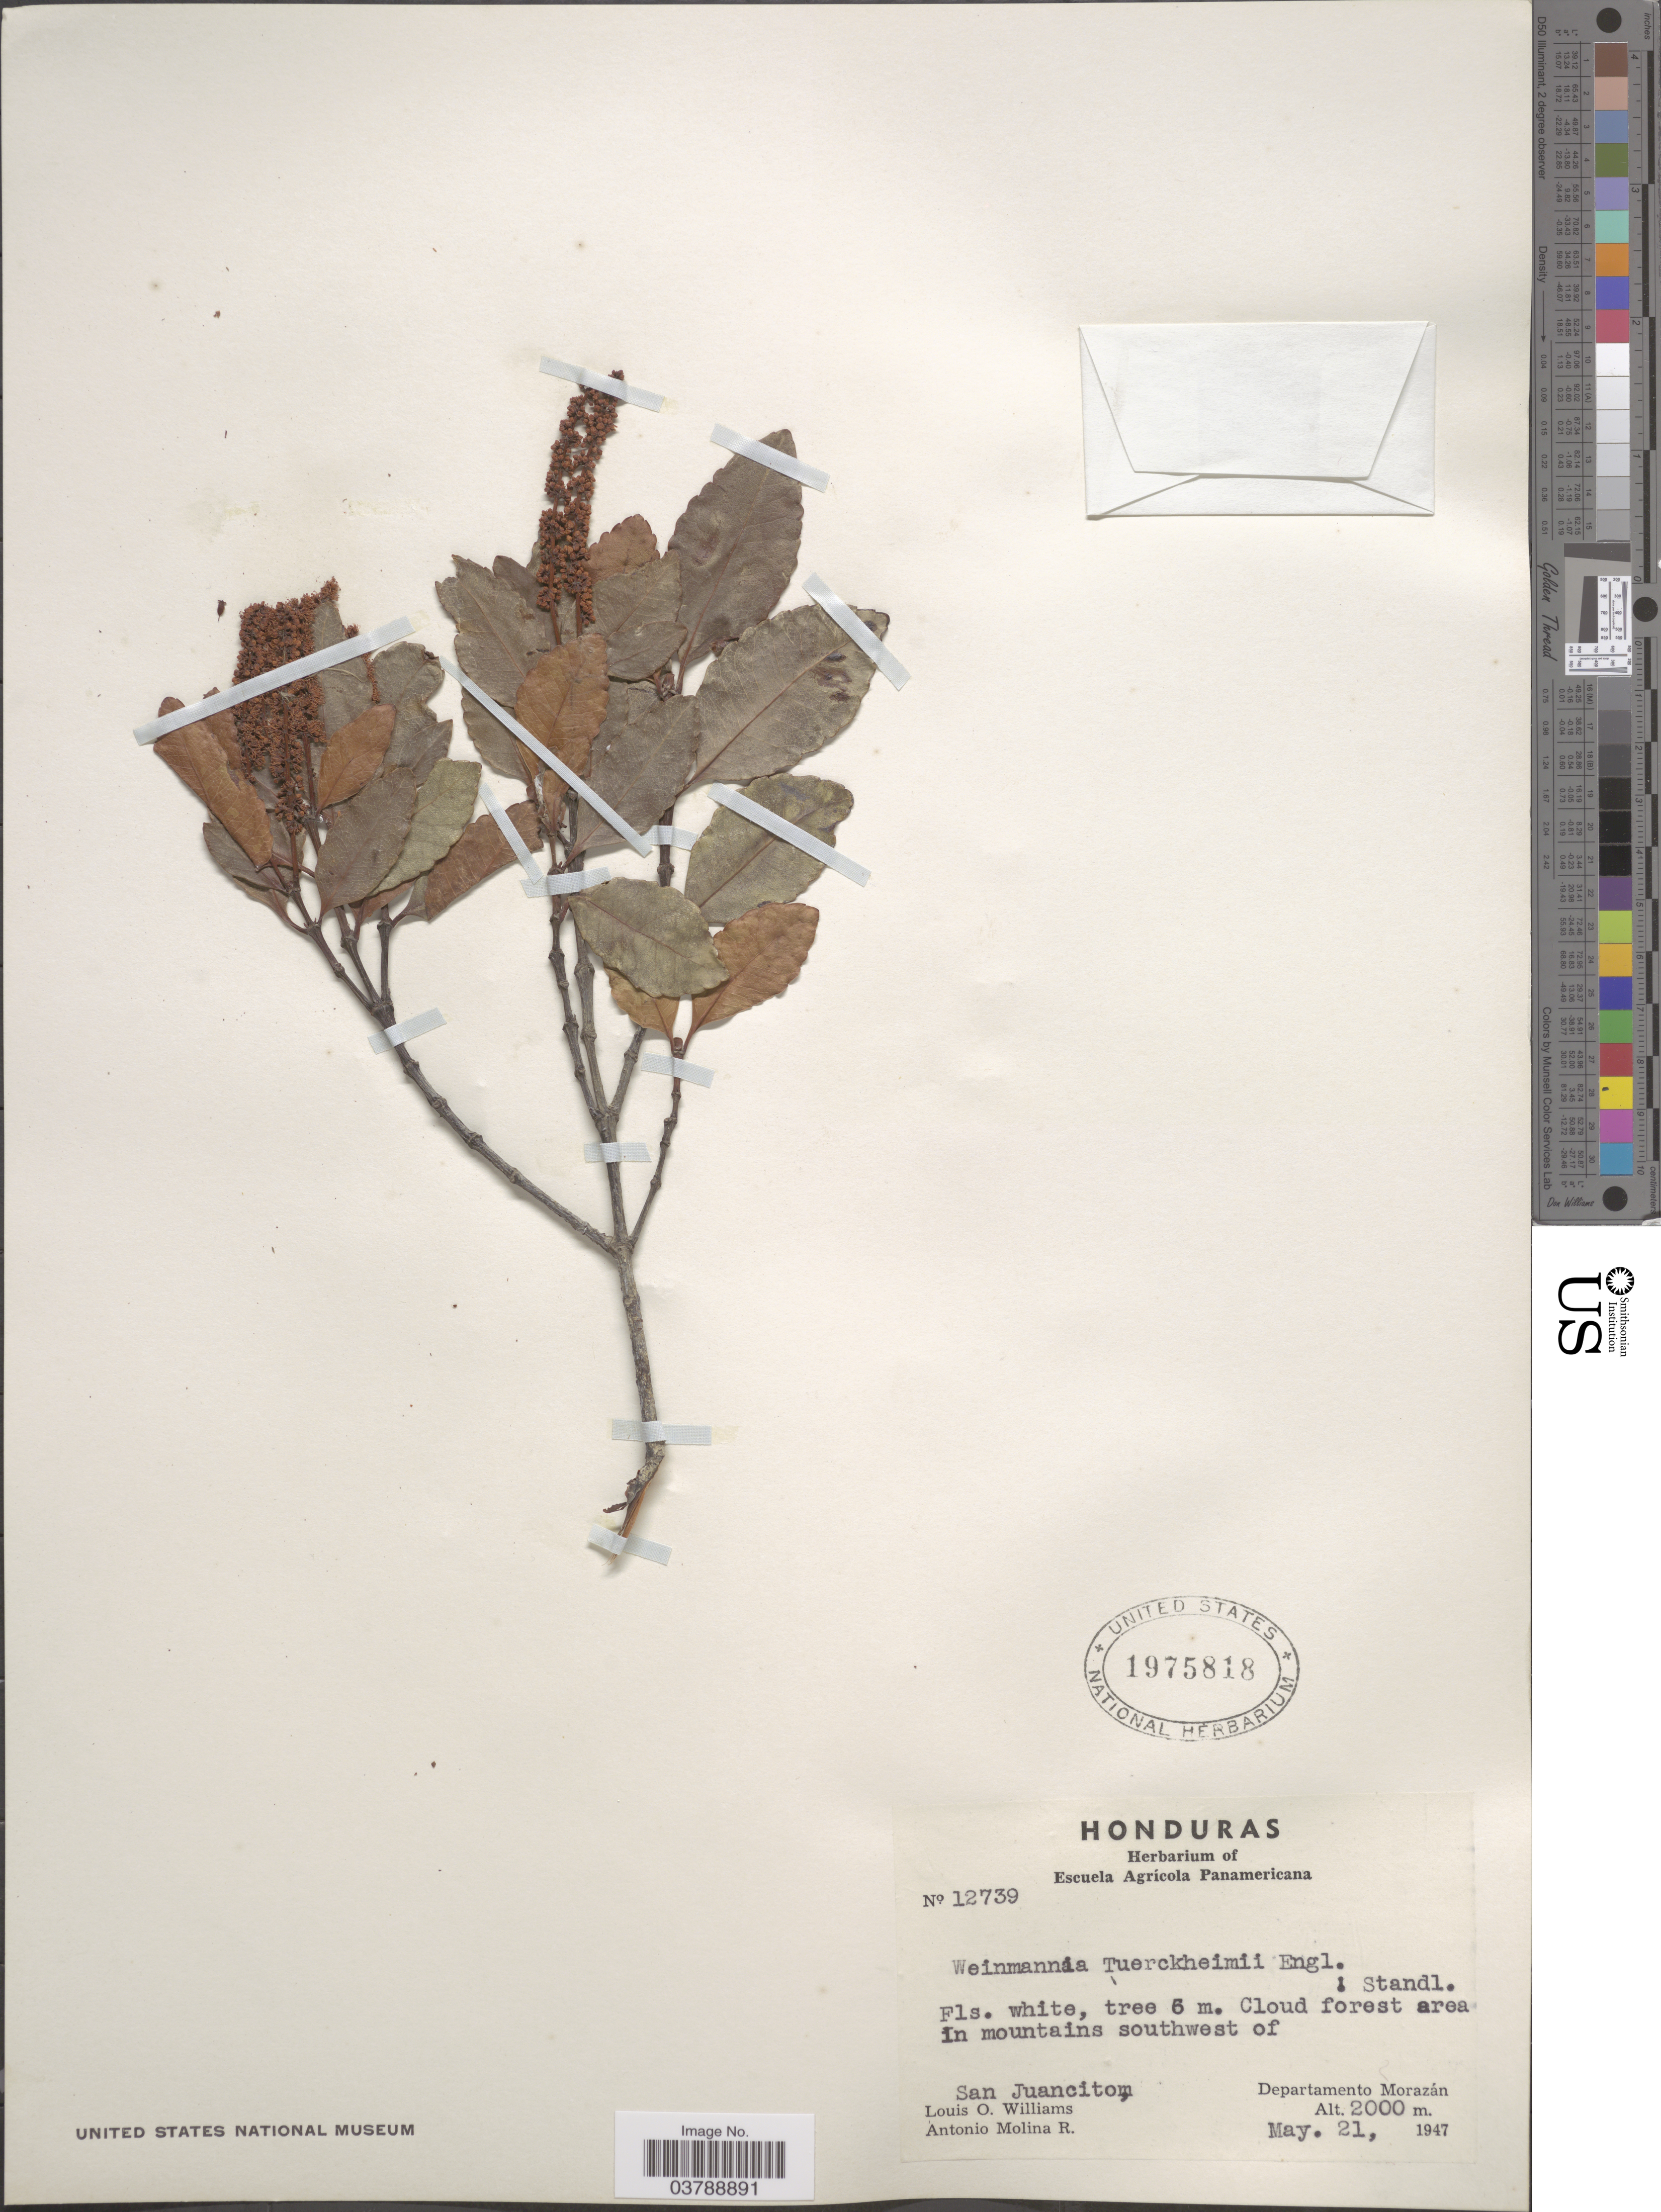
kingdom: Plantae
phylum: Tracheophyta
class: Magnoliopsida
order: Oxalidales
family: Cunoniaceae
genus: Weinmannia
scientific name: Weinmannia tuerckheimeii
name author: Engl.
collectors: L. O. Williams & A. Molina R.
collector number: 12739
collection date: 1947-05-21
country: Honduras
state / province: Fco. Morazán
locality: In mountains southwest of San Juancitom, Departamento Morazán.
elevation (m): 2000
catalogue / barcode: US 1975818